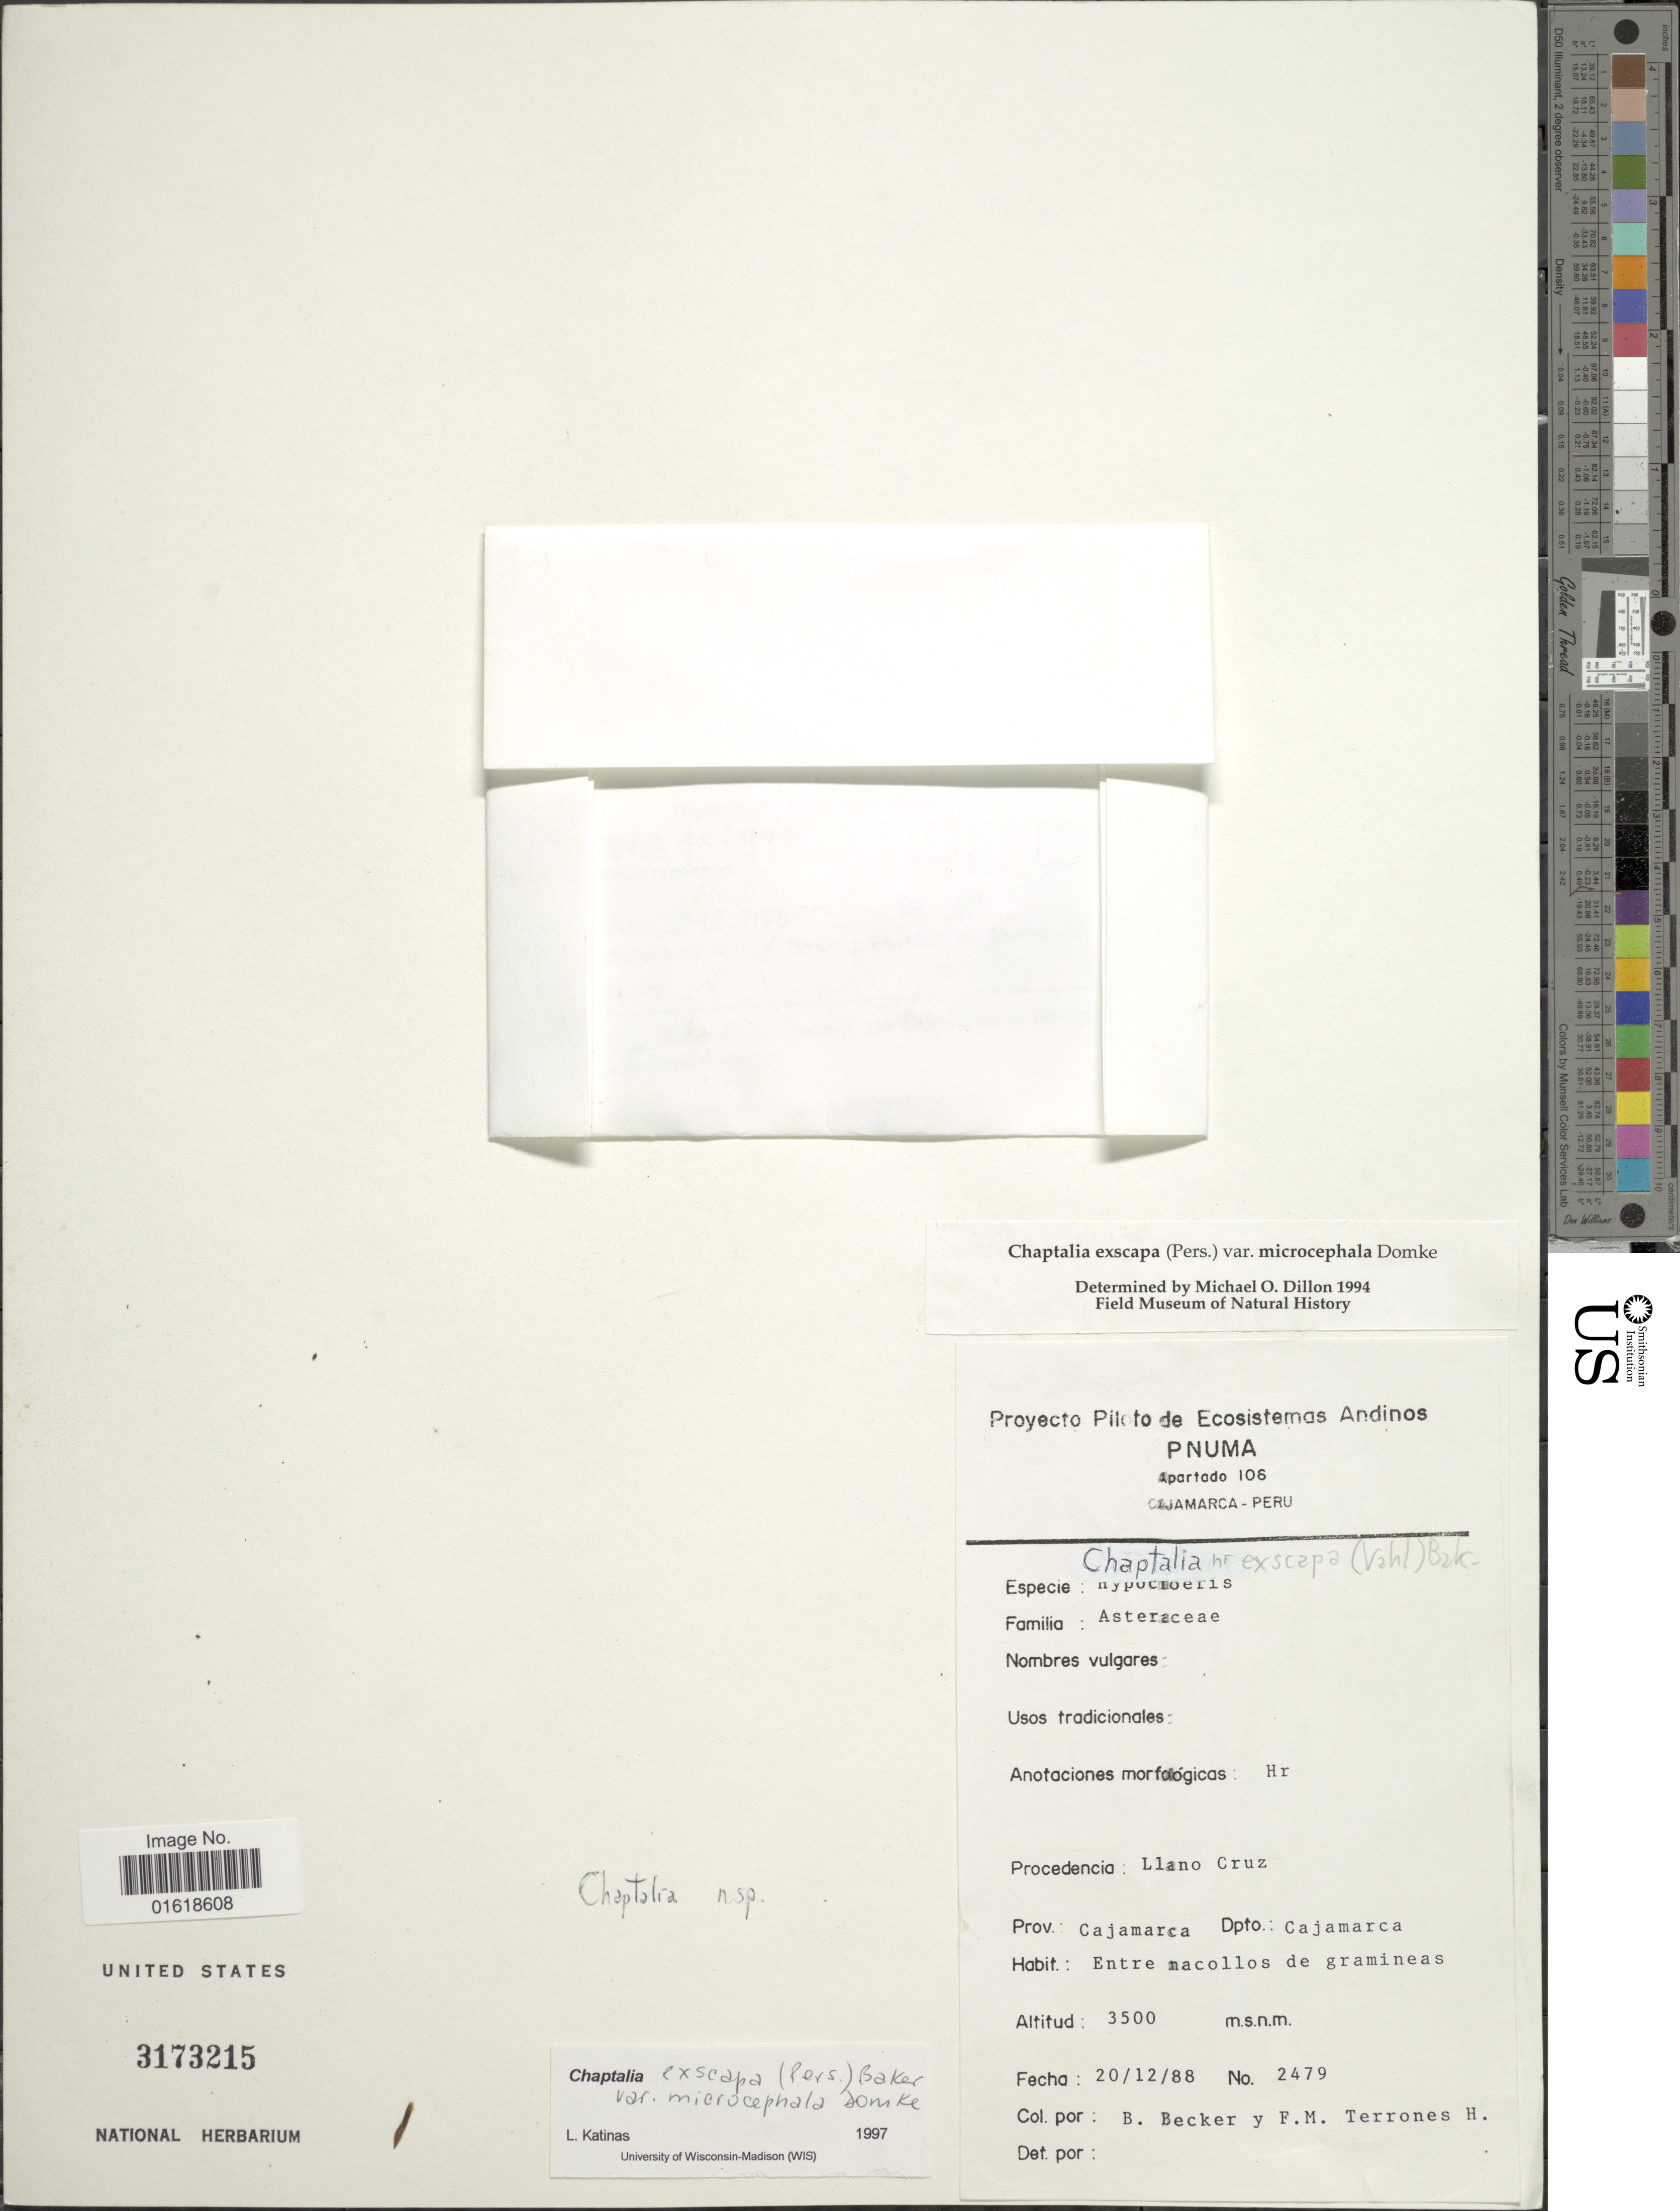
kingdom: Plantae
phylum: Tracheophyta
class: Magnoliopsida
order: Asterales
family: Asteraceae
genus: Chaptalia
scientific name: Chaptalia exscapa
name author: (Pers.) Baker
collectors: B. Becker & F. Terrones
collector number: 2479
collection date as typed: Transcribed d/m/y: 20/12/88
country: Peru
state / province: Cajamarca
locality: Procedencia: Llano Cruz. Prov.: Cajamarca. Dpto.: Cajamarca. Entre nacollos de gramineas.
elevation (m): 3500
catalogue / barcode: US 3173215